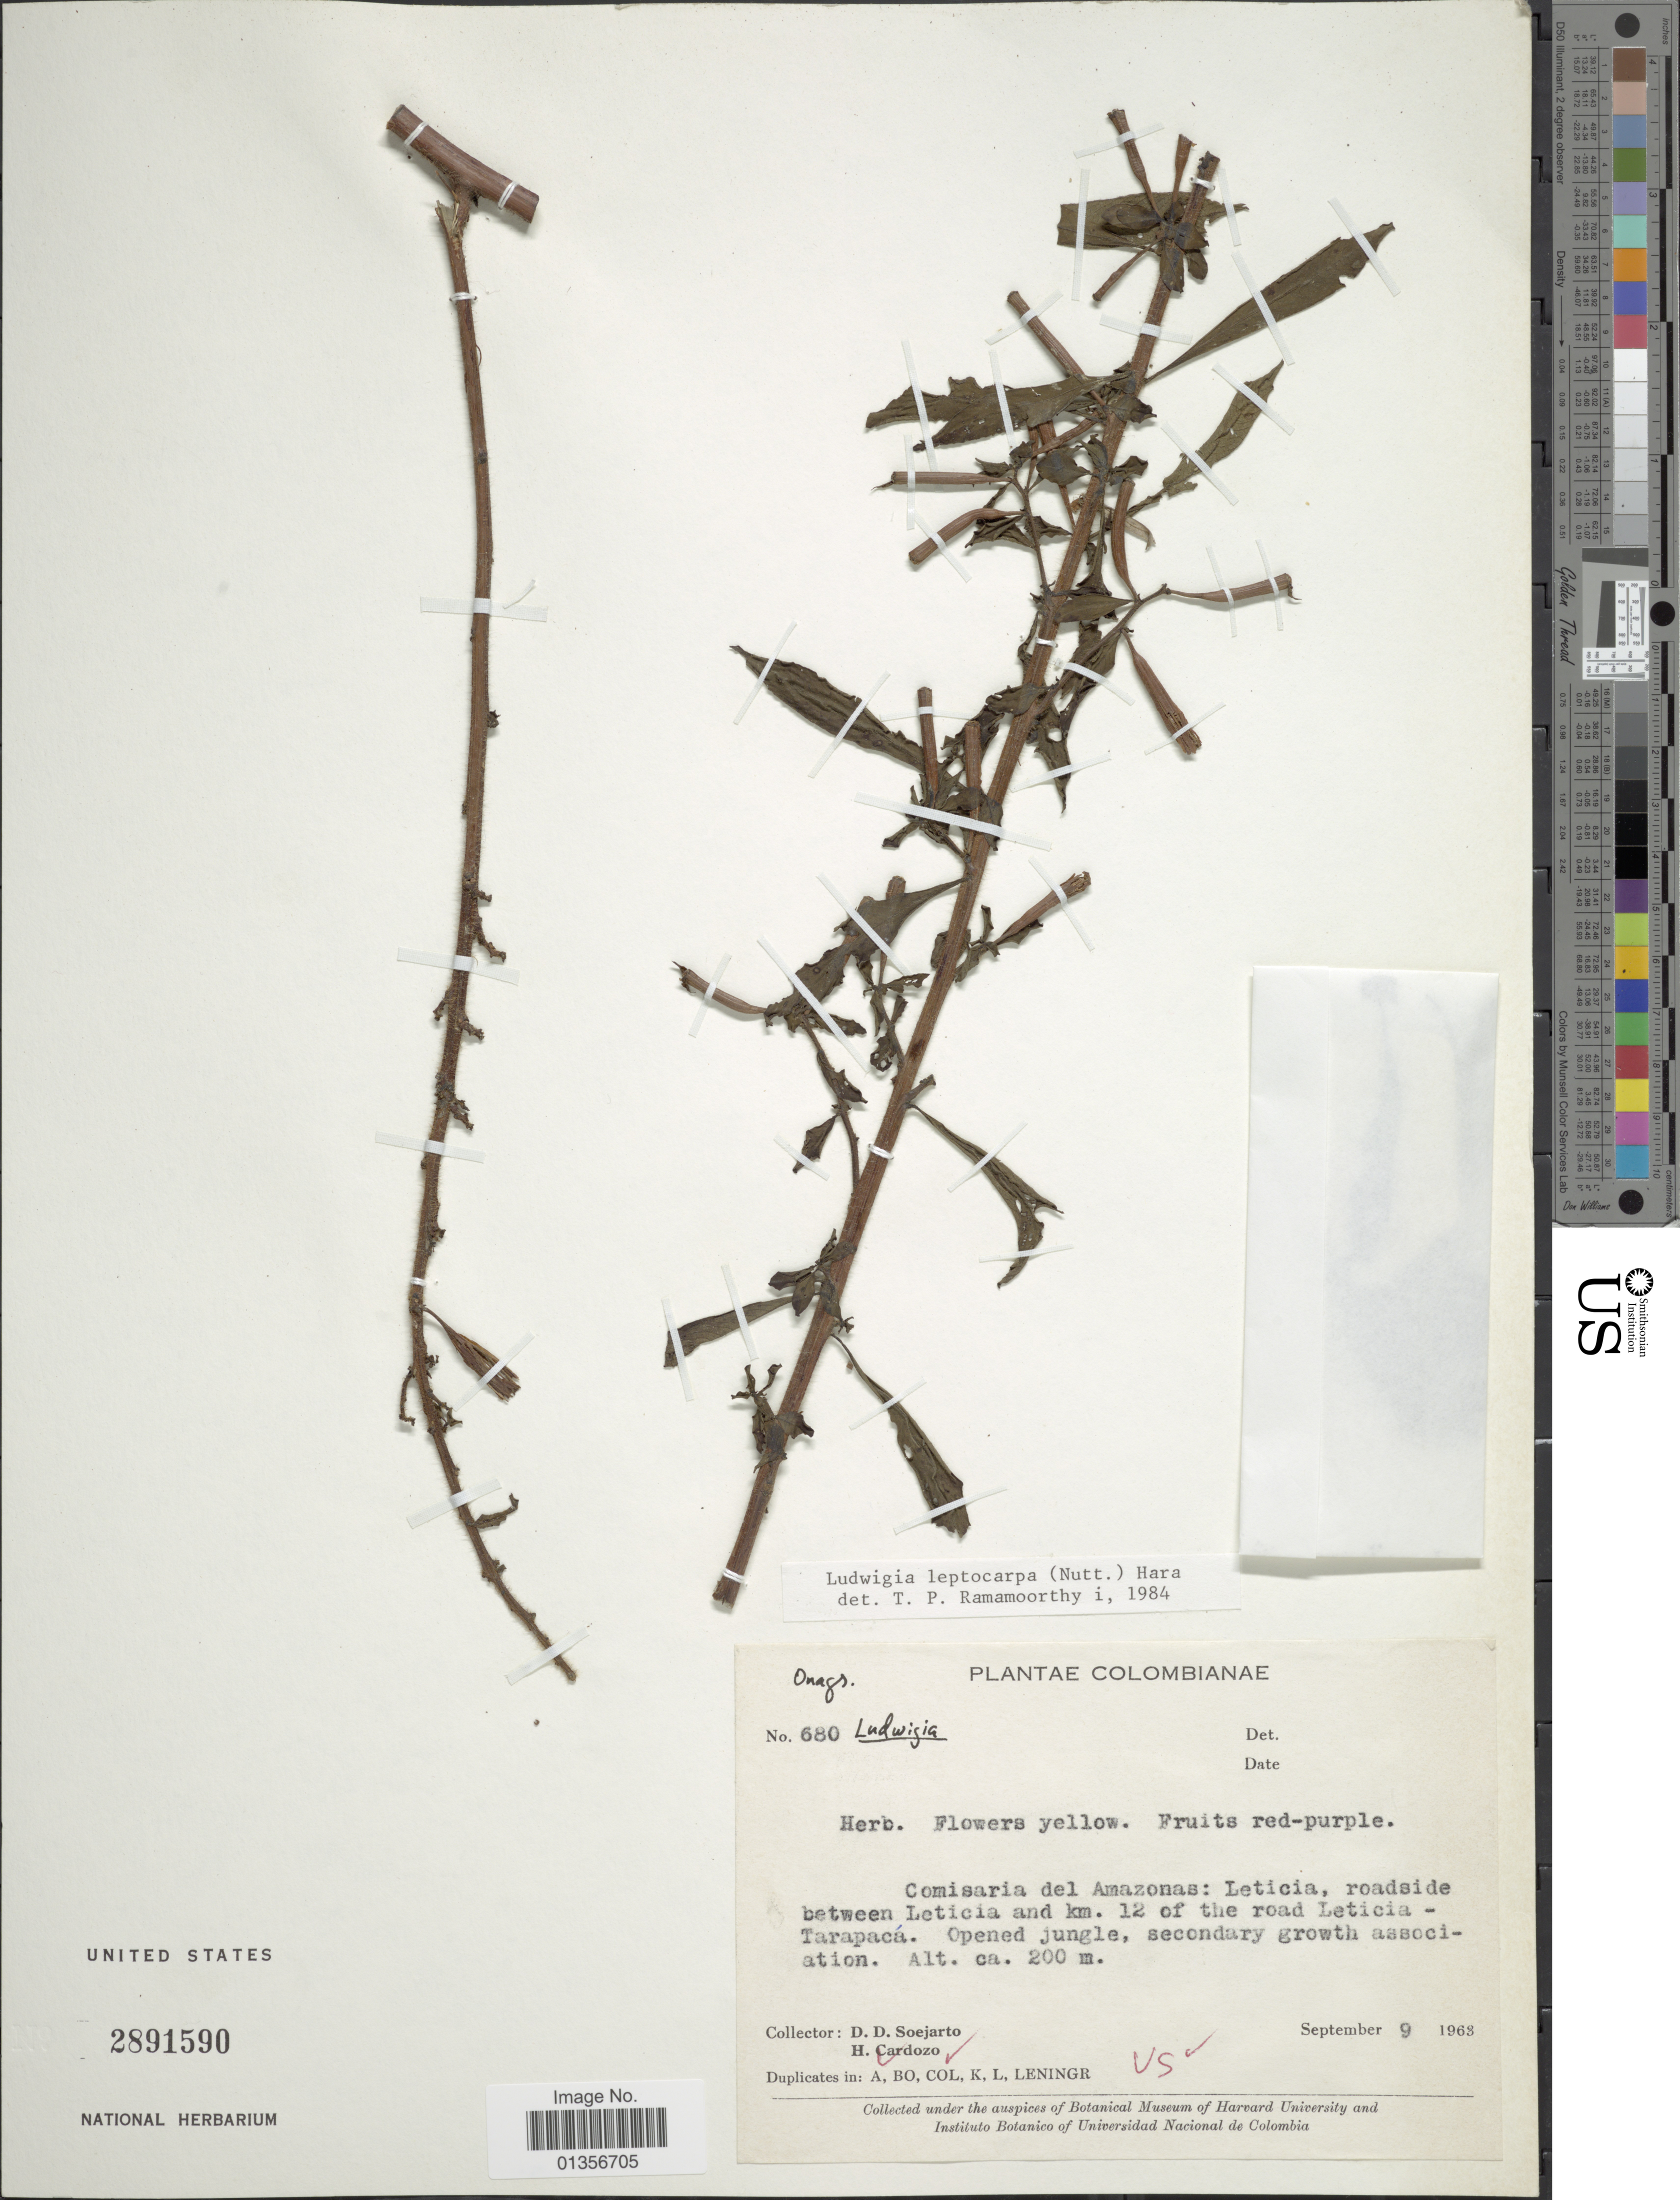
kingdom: Plantae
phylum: Tracheophyta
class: Magnoliopsida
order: Myrtales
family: Onagraceae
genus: Ludwigia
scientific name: Ludwigia leptocarpa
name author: (Nutt.) H. Hara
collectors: H. Cardozo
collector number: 680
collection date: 1963-09-09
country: Colombia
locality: Comisaria del Amazonas: Leticia, roadside between Leticia and km. 12 of the road Leticia - Tarapacá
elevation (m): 200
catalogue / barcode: US 2891590